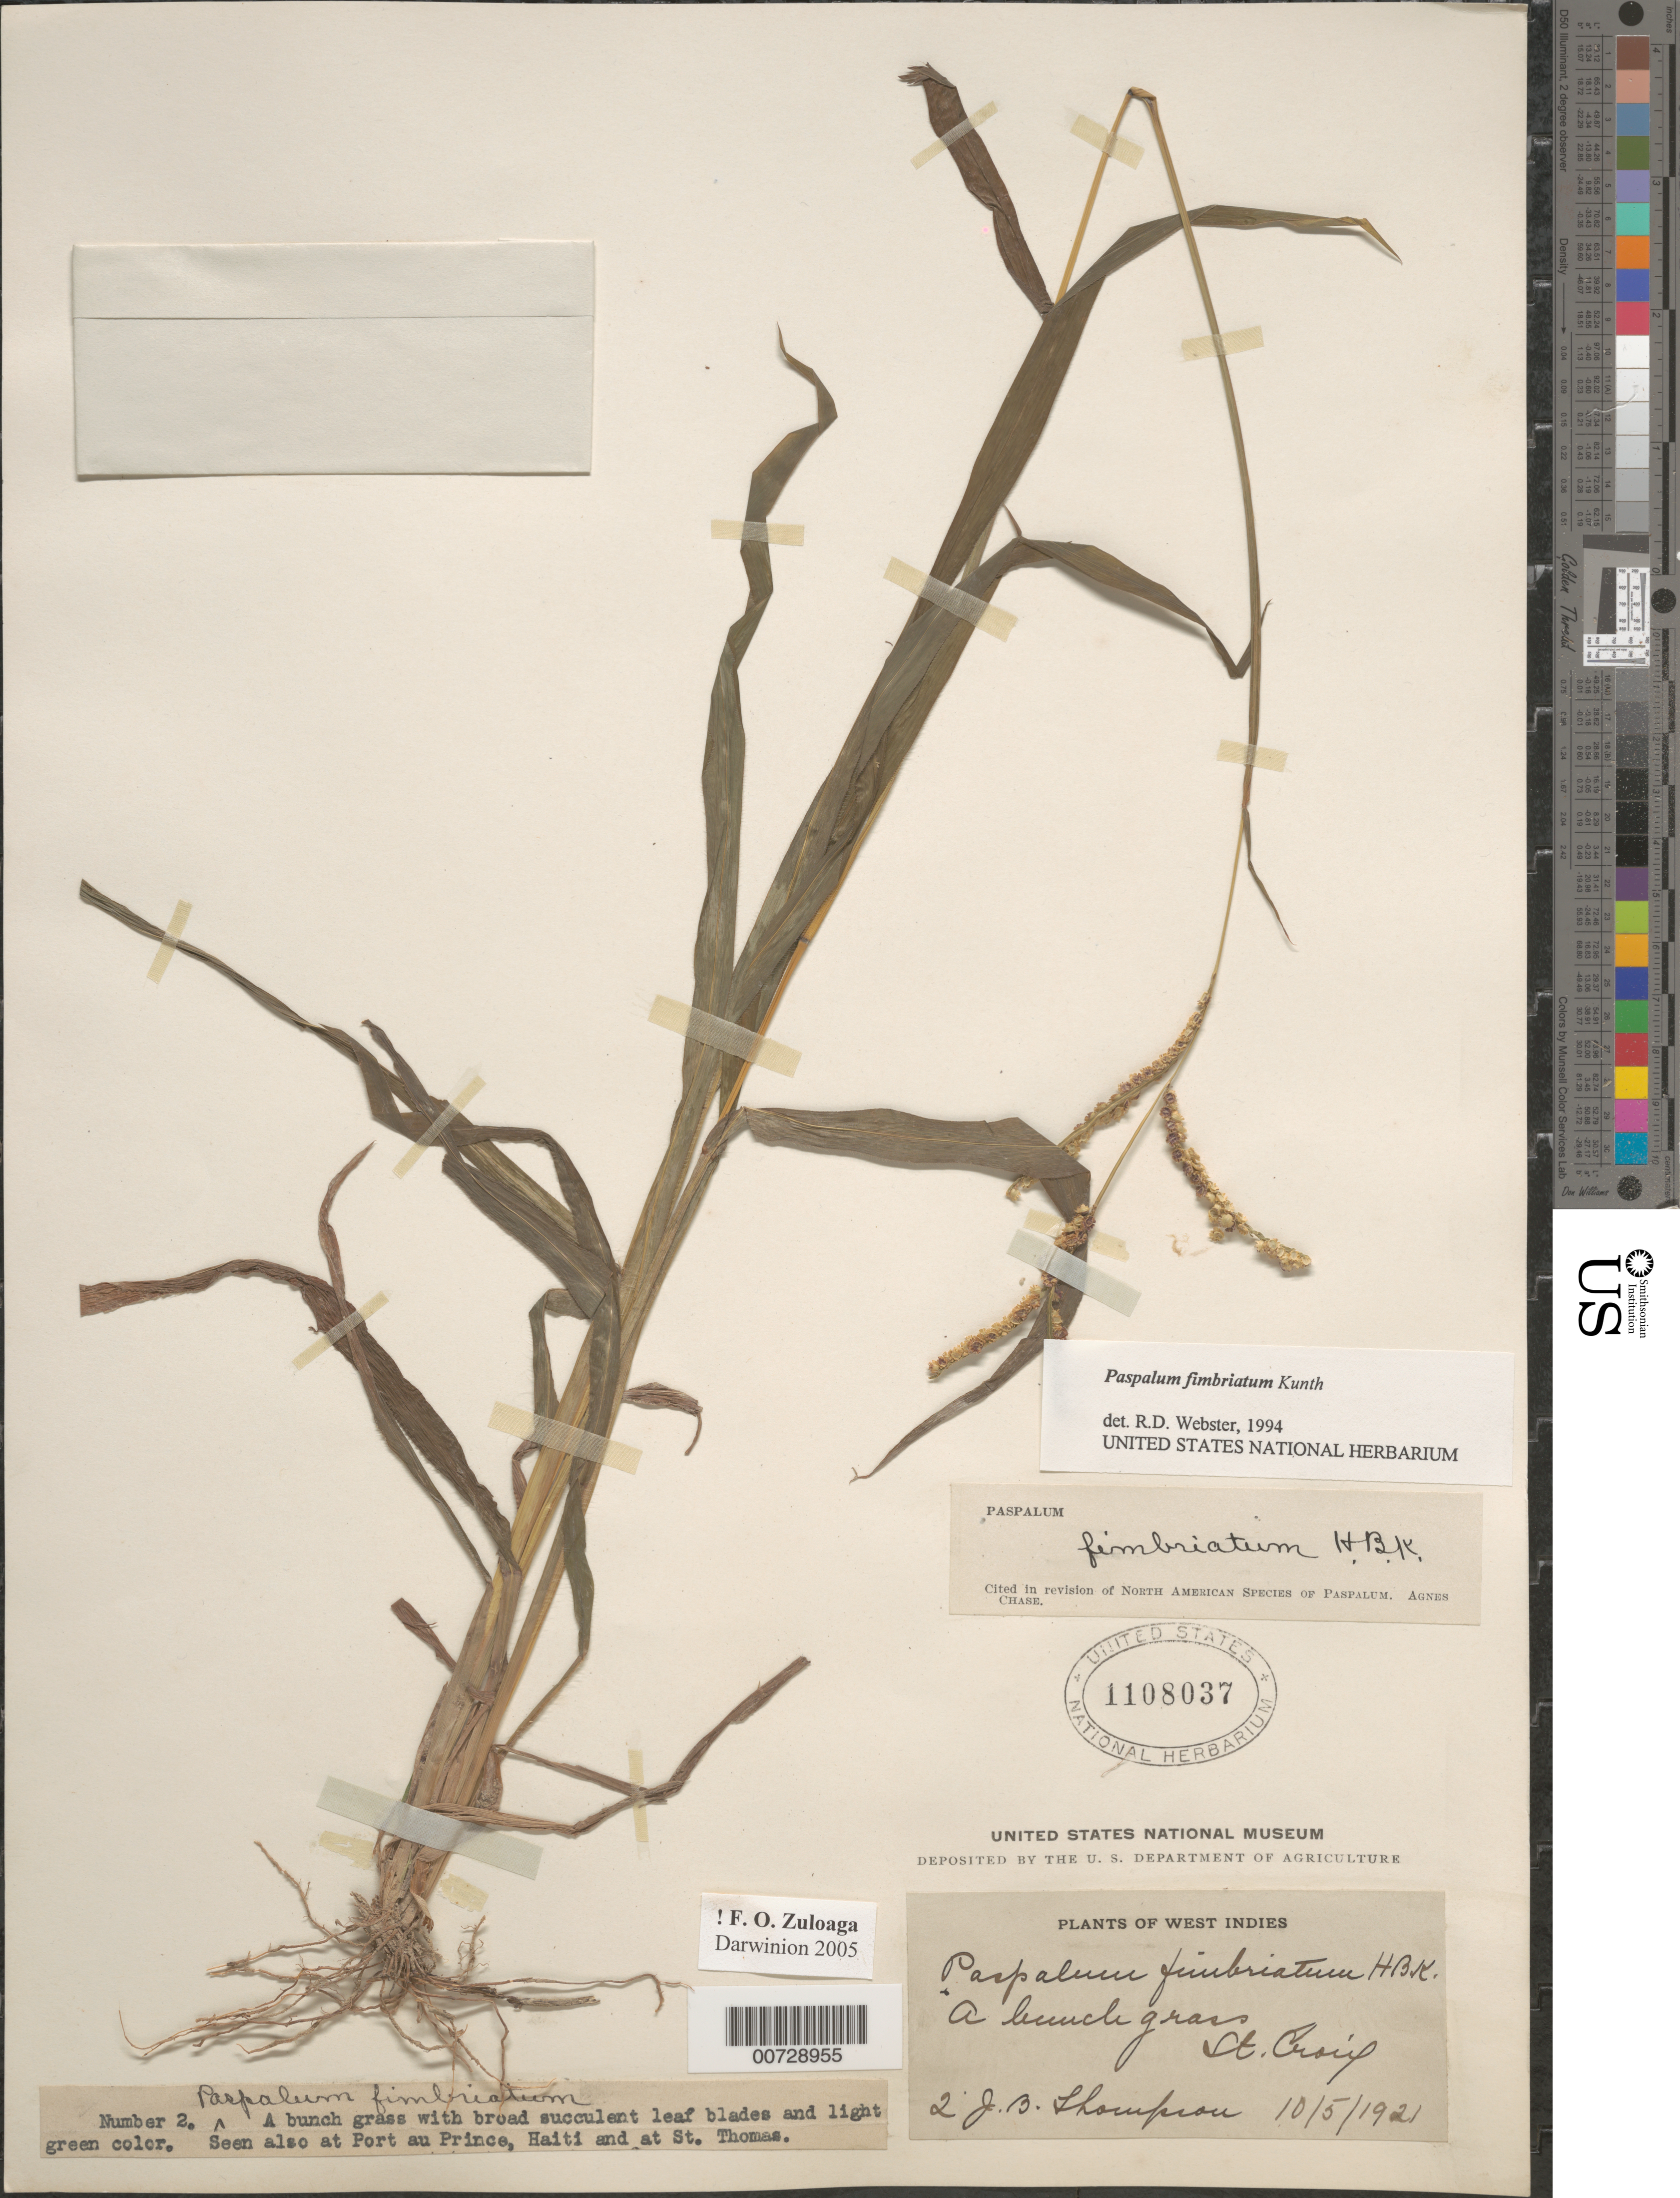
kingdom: Plantae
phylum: Tracheophyta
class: Liliopsida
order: Poales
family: Poaceae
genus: Paspalum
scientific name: Paspalum fimbriatum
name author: Kunth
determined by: Webster, Robert D.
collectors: J. B. Thompson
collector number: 2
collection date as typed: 05 Oct 1921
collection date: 1921-10-05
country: U.S. Virgin Islands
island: St. Croix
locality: St. Croix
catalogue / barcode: US 1108037